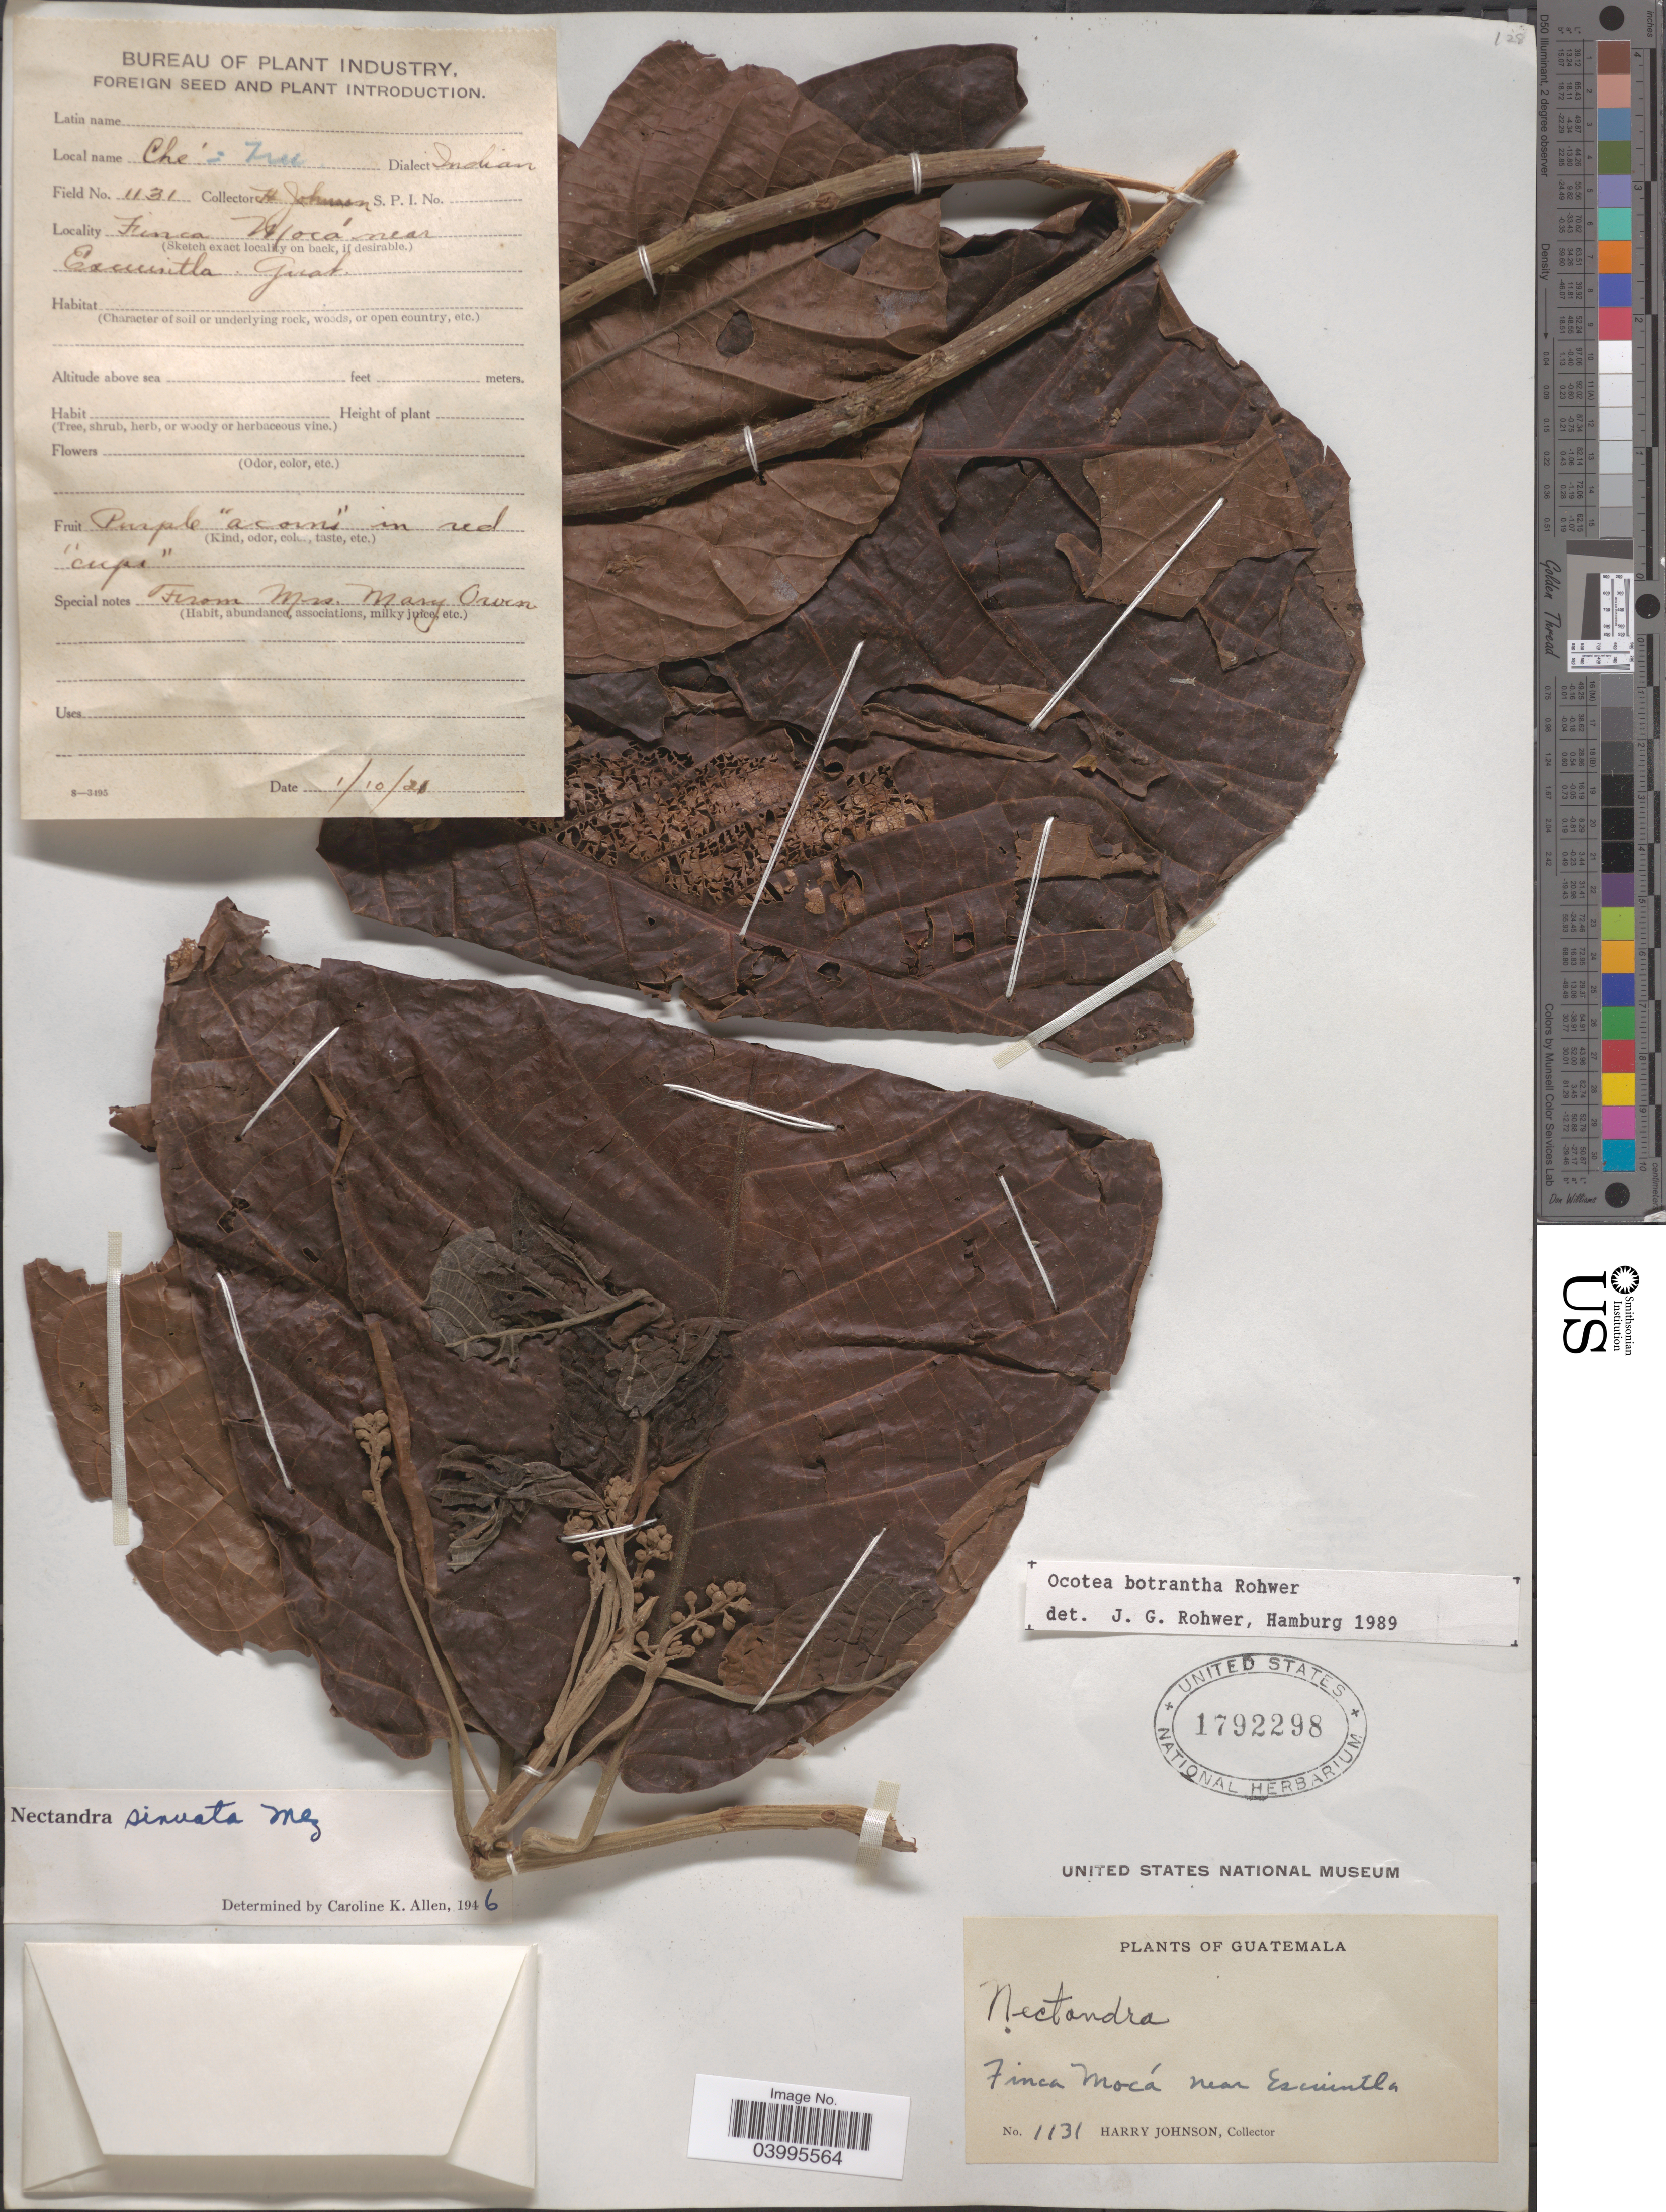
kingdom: Plantae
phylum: Tracheophyta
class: Magnoliopsida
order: Laurales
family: Lauraceae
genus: Ocotea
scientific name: Ocotea botrantha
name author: Rohwer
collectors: H. Johnson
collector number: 1131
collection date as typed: Transcribed d/m/y: 1/10/21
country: Guatemala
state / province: Escuintla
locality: Finca Mocá near Escuintla.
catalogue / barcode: US 1792298